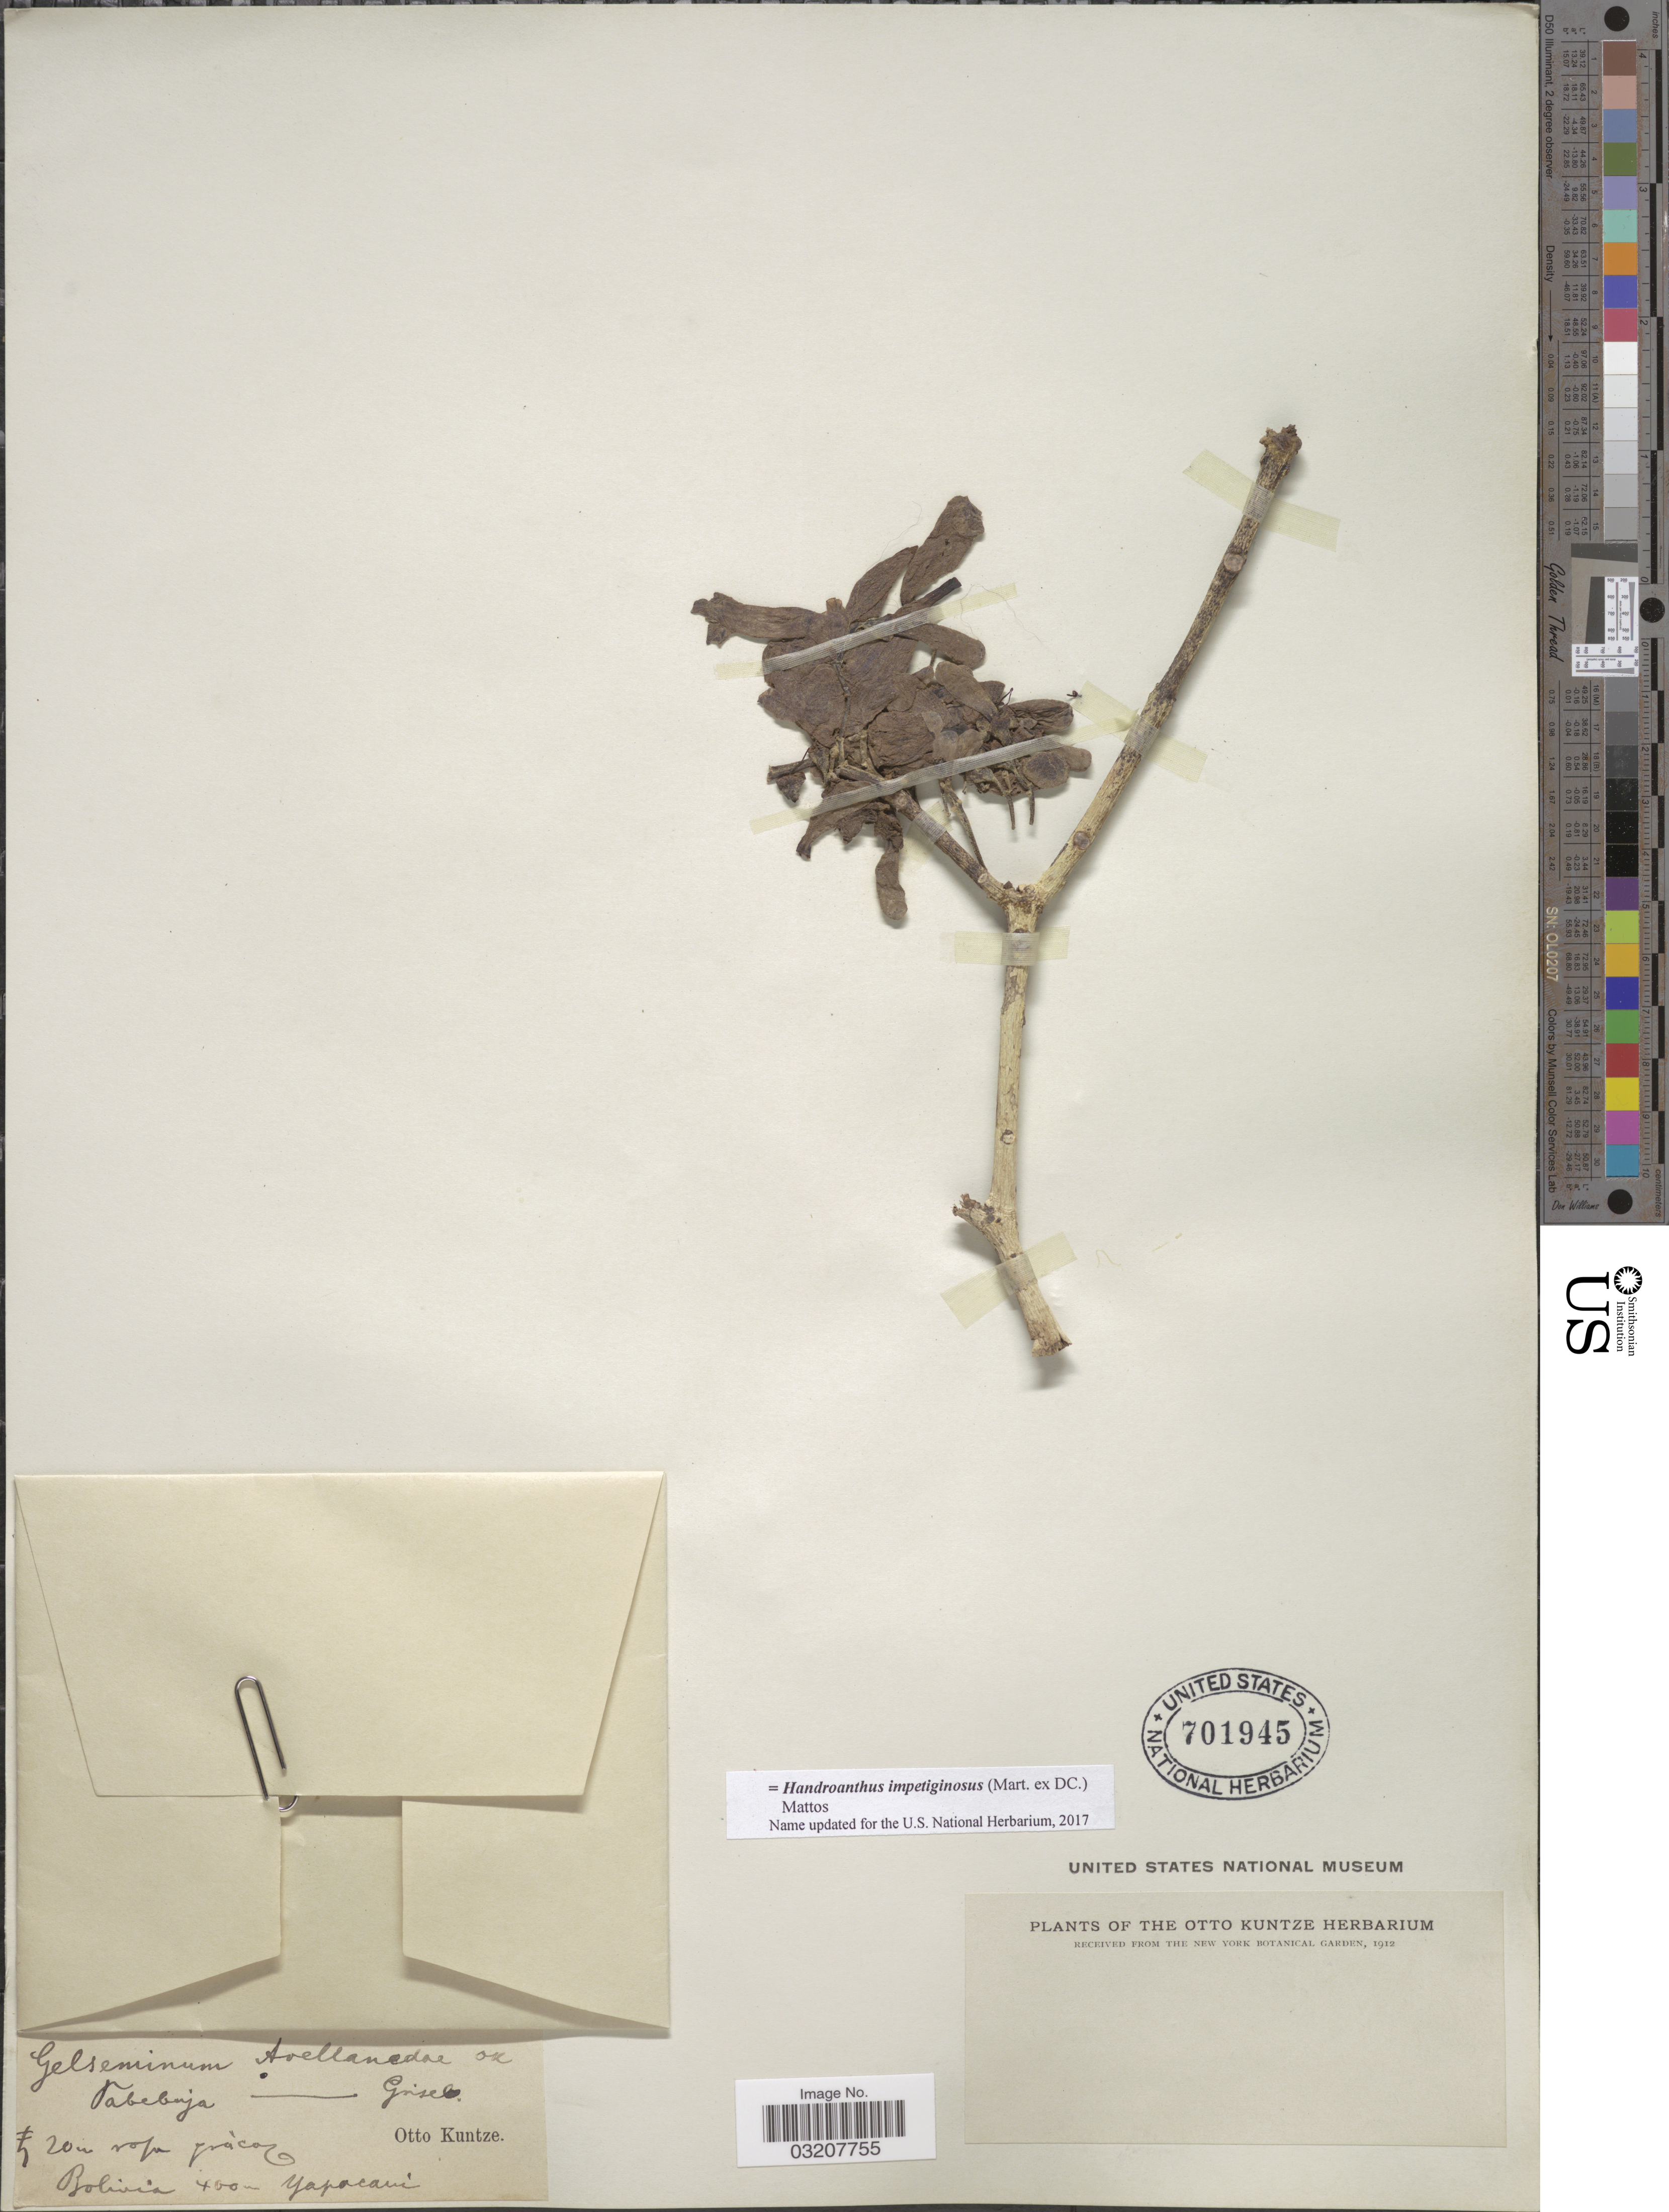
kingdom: Plantae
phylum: Tracheophyta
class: Magnoliopsida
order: Lamiales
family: Bignoniaceae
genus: Handroanthus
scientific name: Handroanthus impetiginosus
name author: (Mart. ex DC.) Mattos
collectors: C.E.O. Kuntze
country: Bolivia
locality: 20 m prope Yrácoz. [interpreted] Yapacani.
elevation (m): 400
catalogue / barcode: US 701945